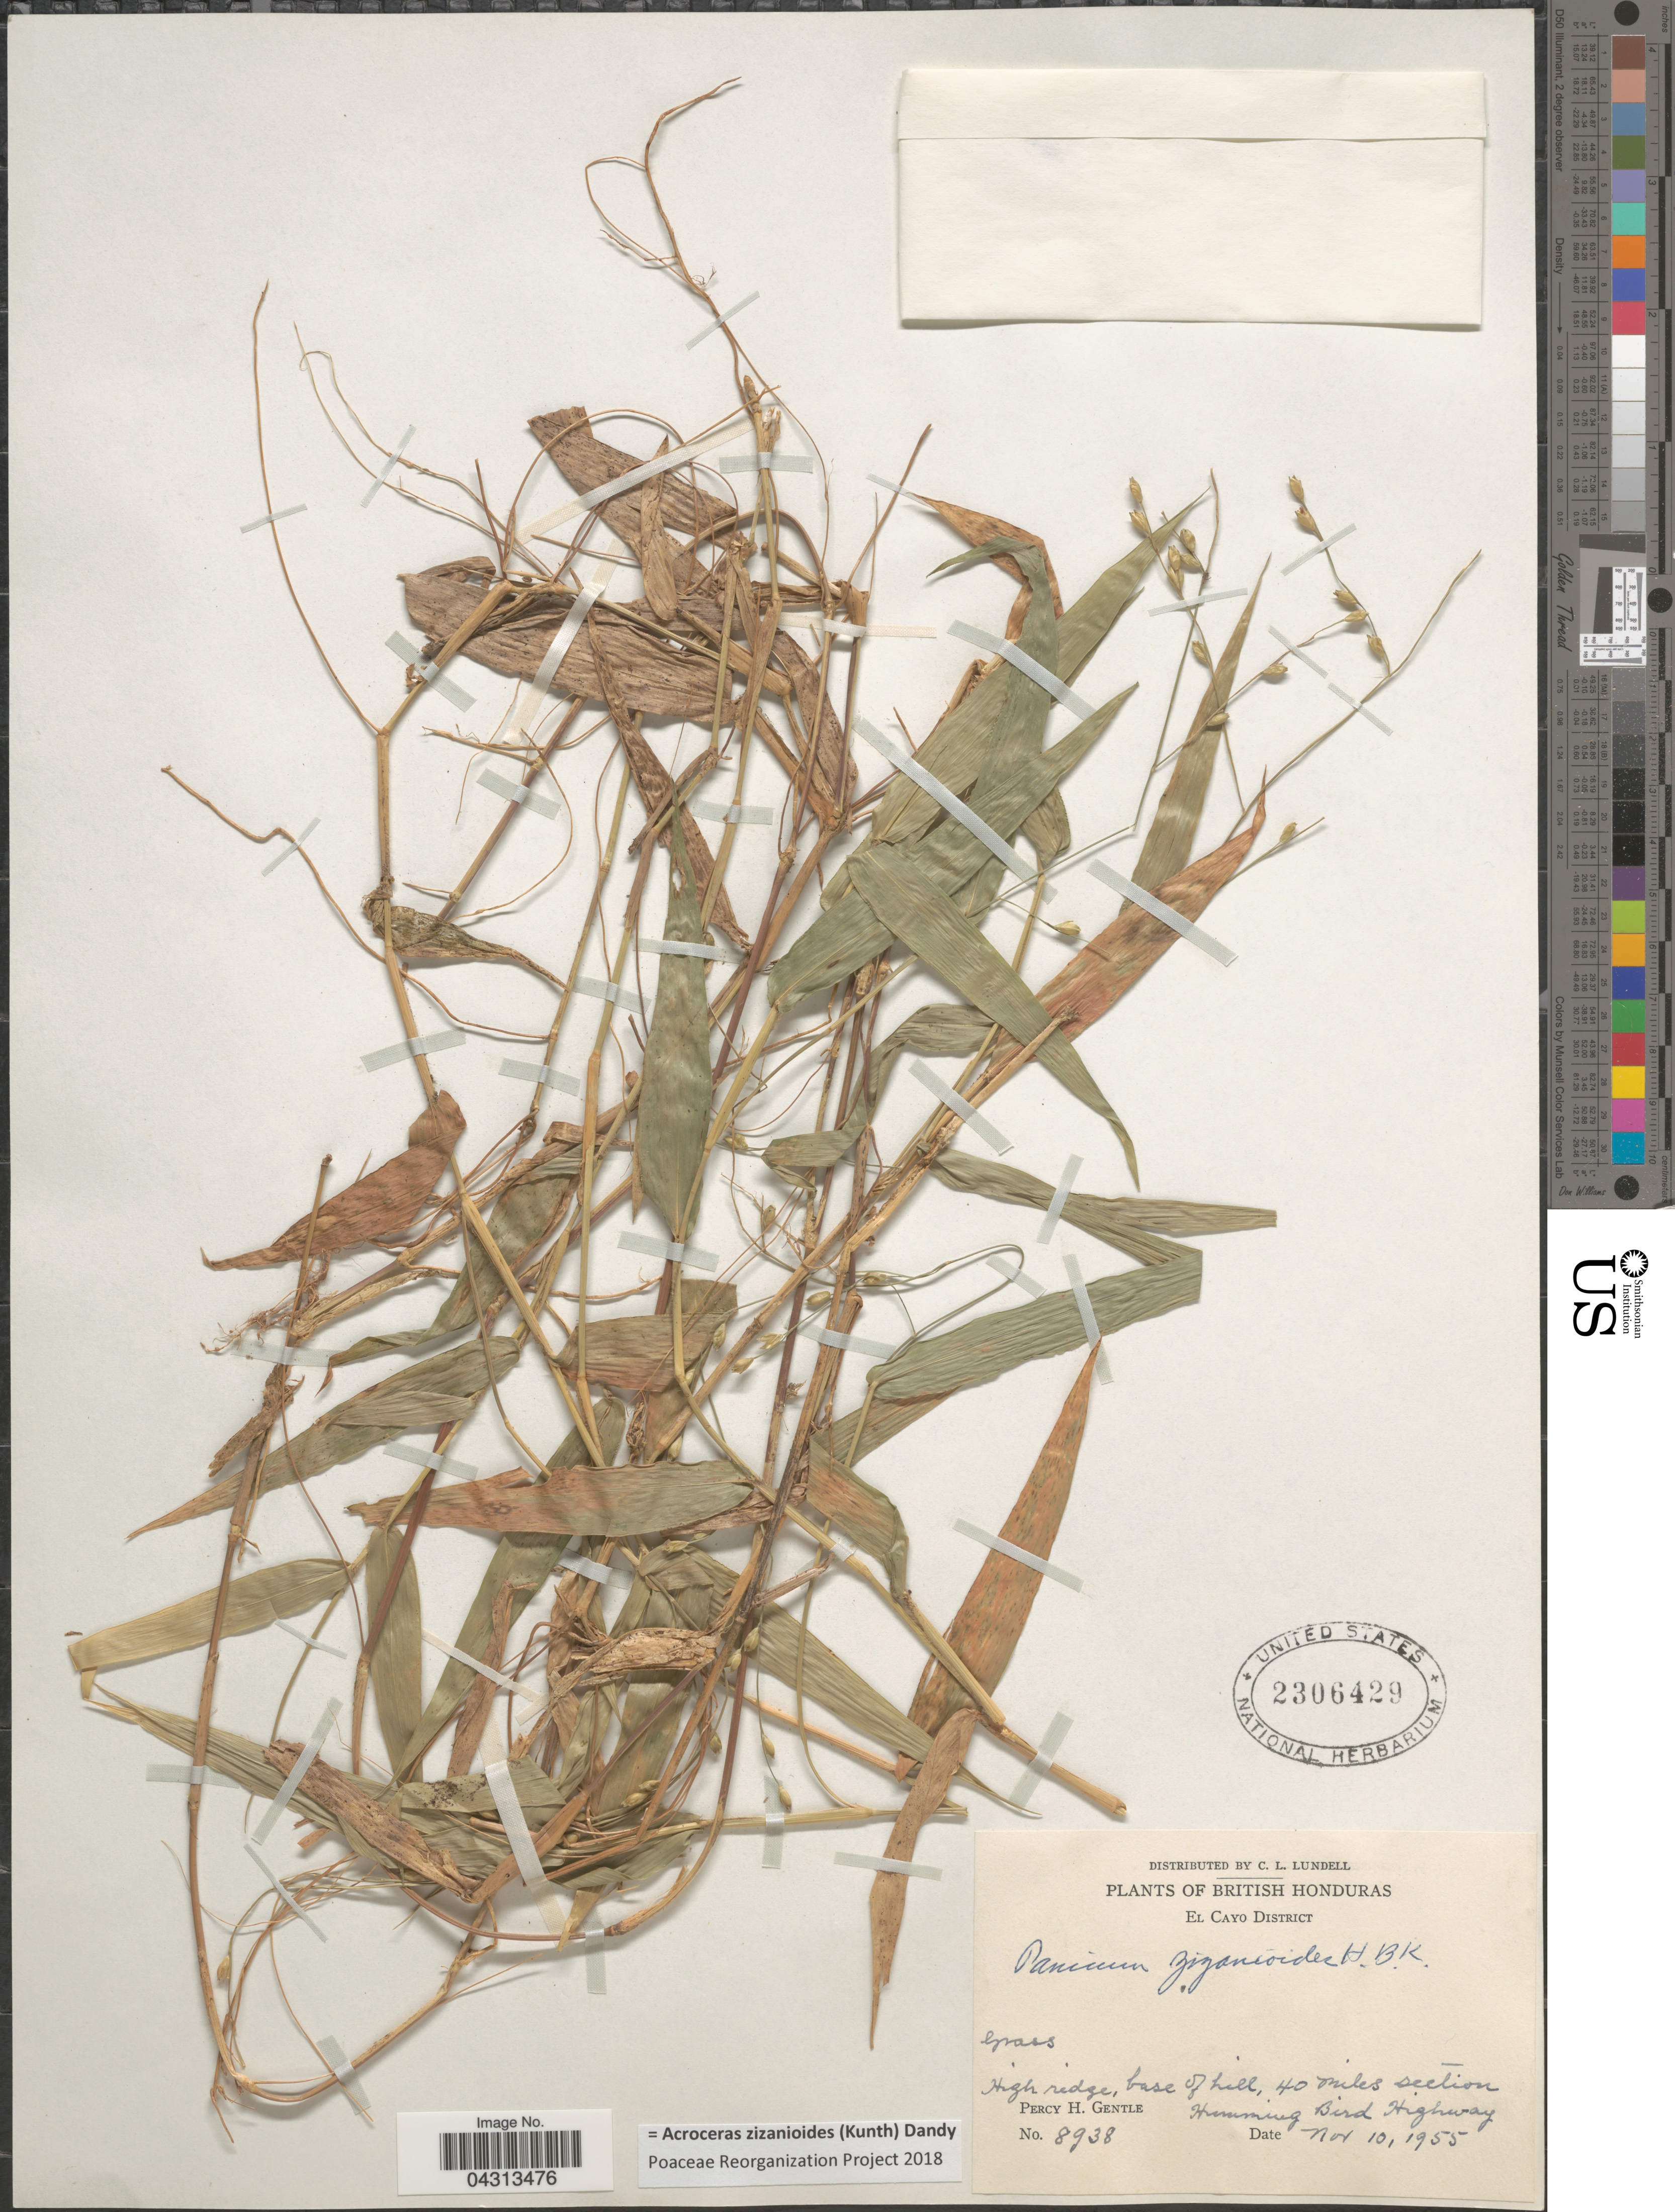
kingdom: Plantae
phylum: Tracheophyta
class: Liliopsida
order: Poales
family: Poaceae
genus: Acroceras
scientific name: Acroceras zizanioides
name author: (Kunth) Dandy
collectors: P. H. Gentle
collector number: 8938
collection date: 1955-11-10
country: Belize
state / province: Cayo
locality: British Honduras. El Cayo District. High ridge, base of hill, 40 miles section Humming Bird Highway.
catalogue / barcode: US 2306429